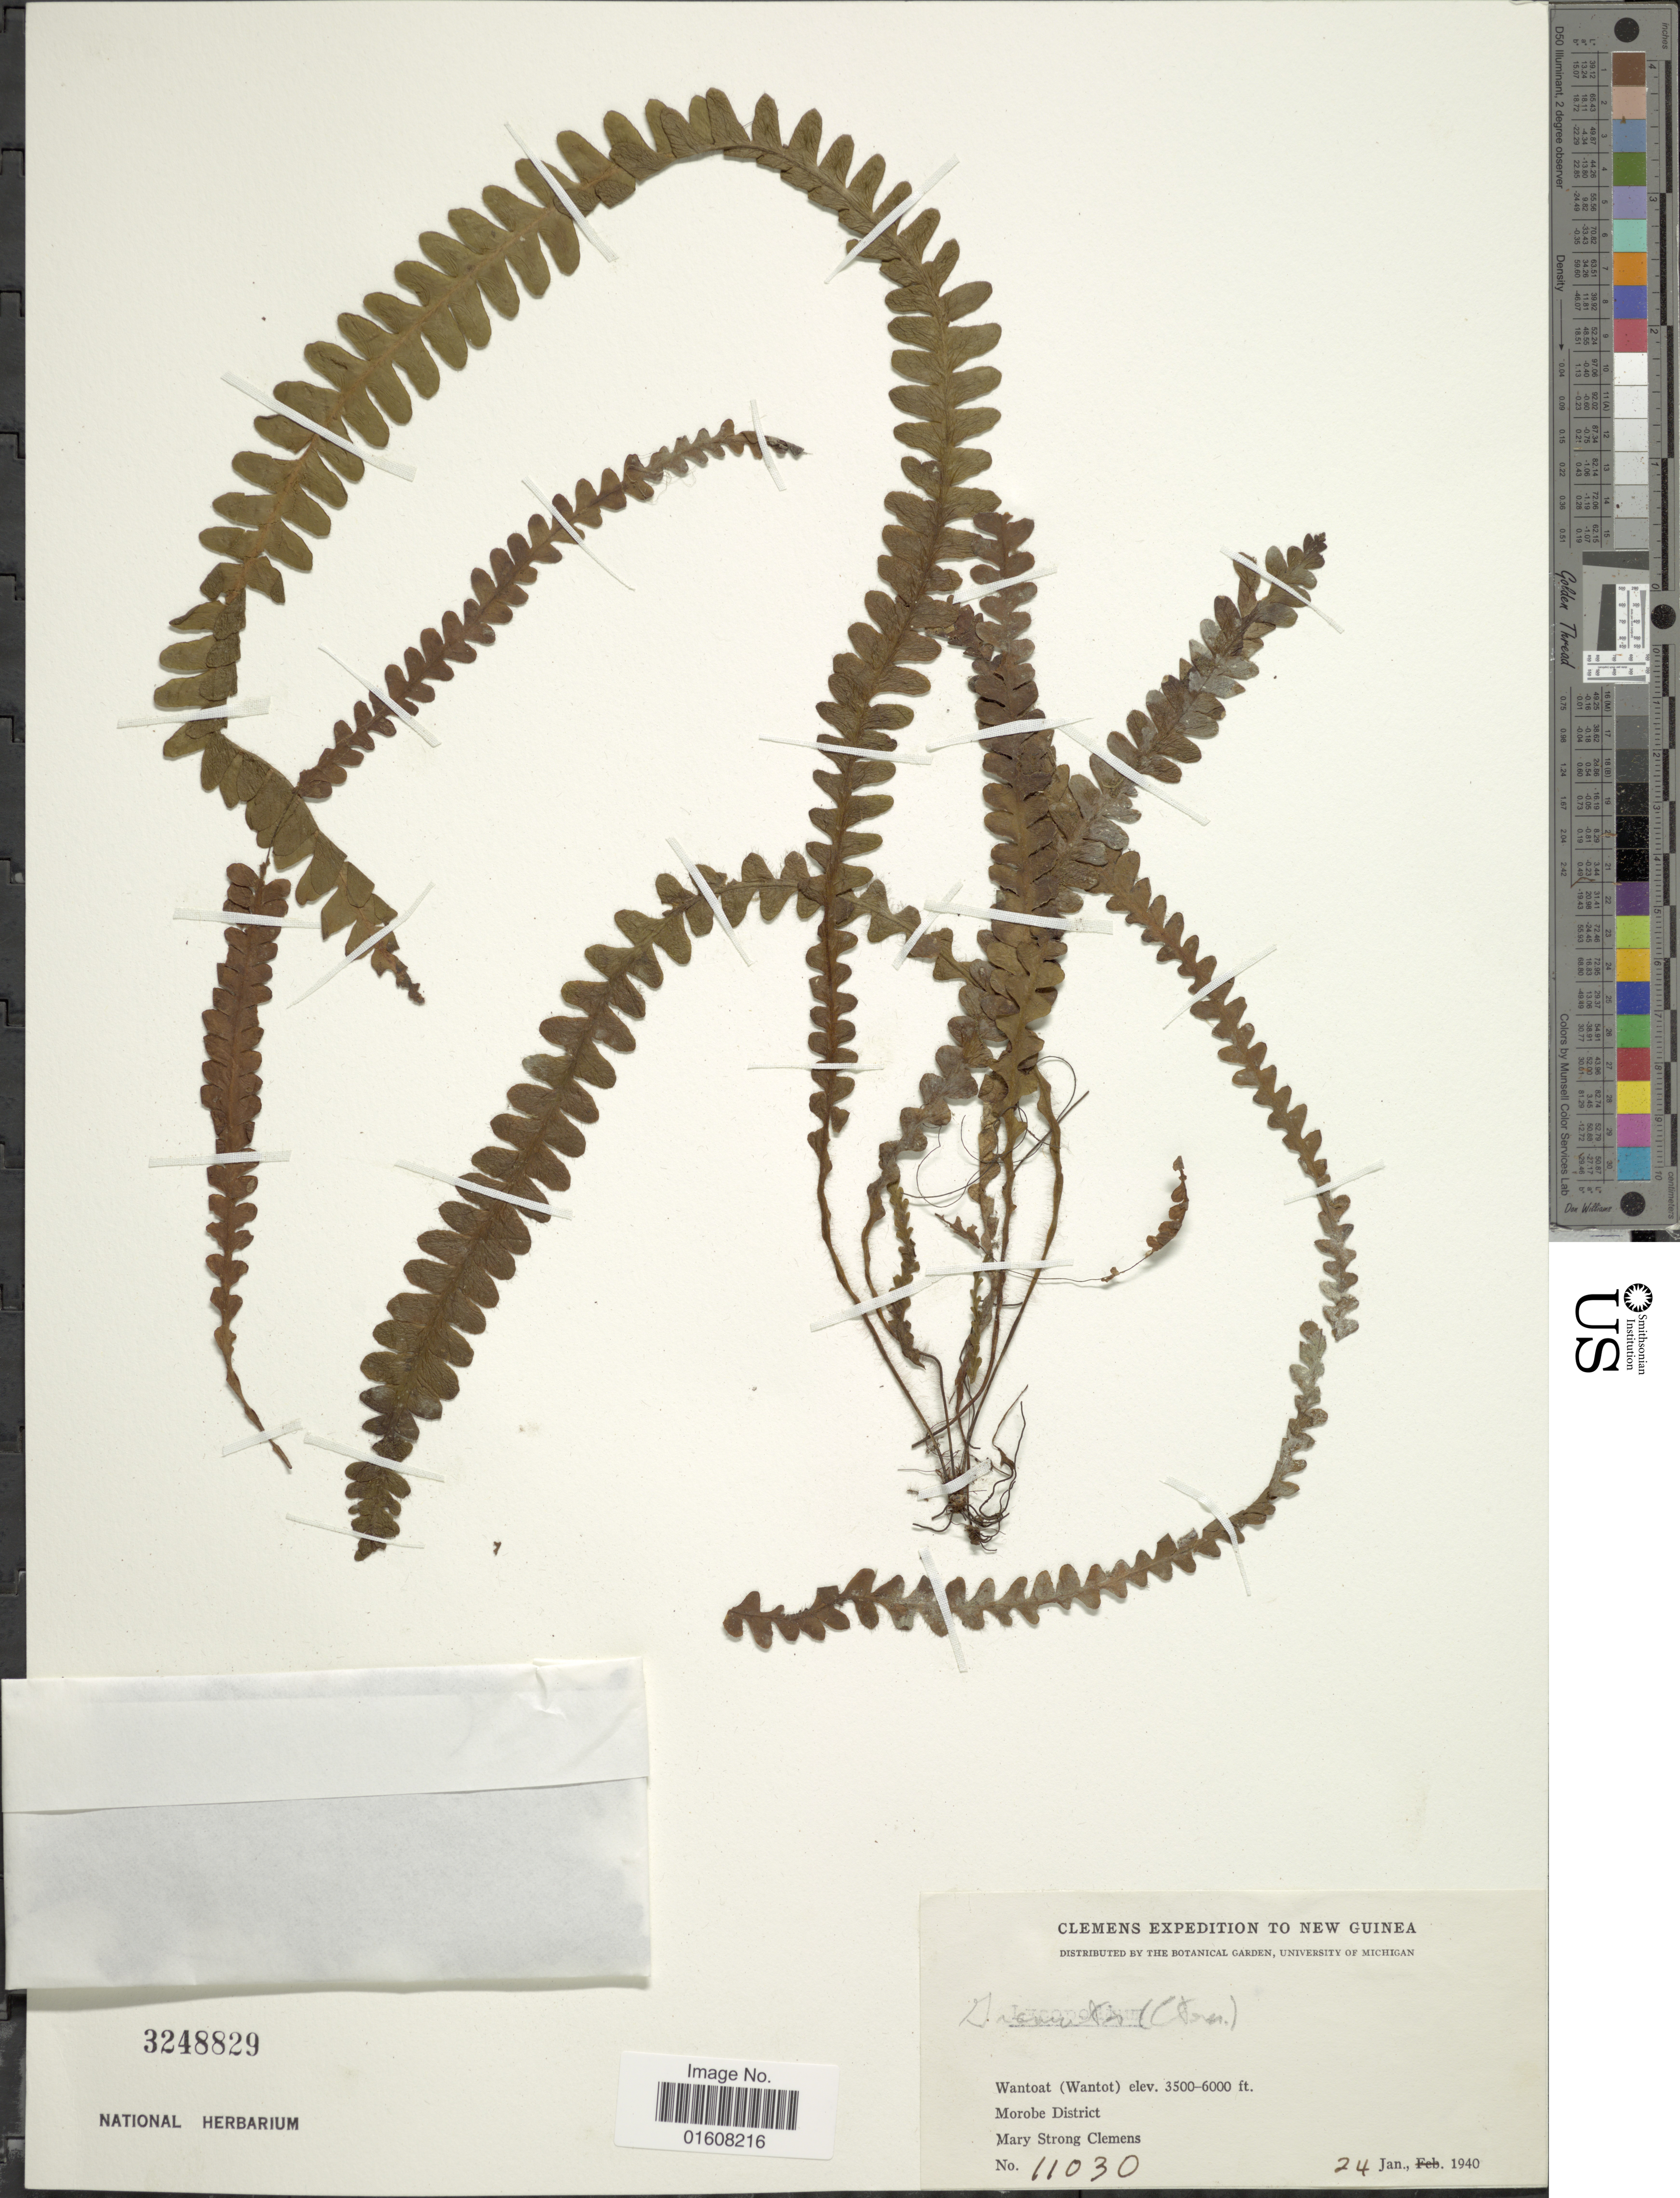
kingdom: Plantae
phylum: Tracheophyta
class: Polypodiopsida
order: Polypodiales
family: Polypodiaceae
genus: Grammitis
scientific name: Grammitis sp.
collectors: M. S. Clemens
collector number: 11030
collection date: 1940-01-24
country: Papua New Guinea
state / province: Morobe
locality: New Guinea. Wantoat (Wantot)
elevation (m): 1067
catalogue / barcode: US 3248829